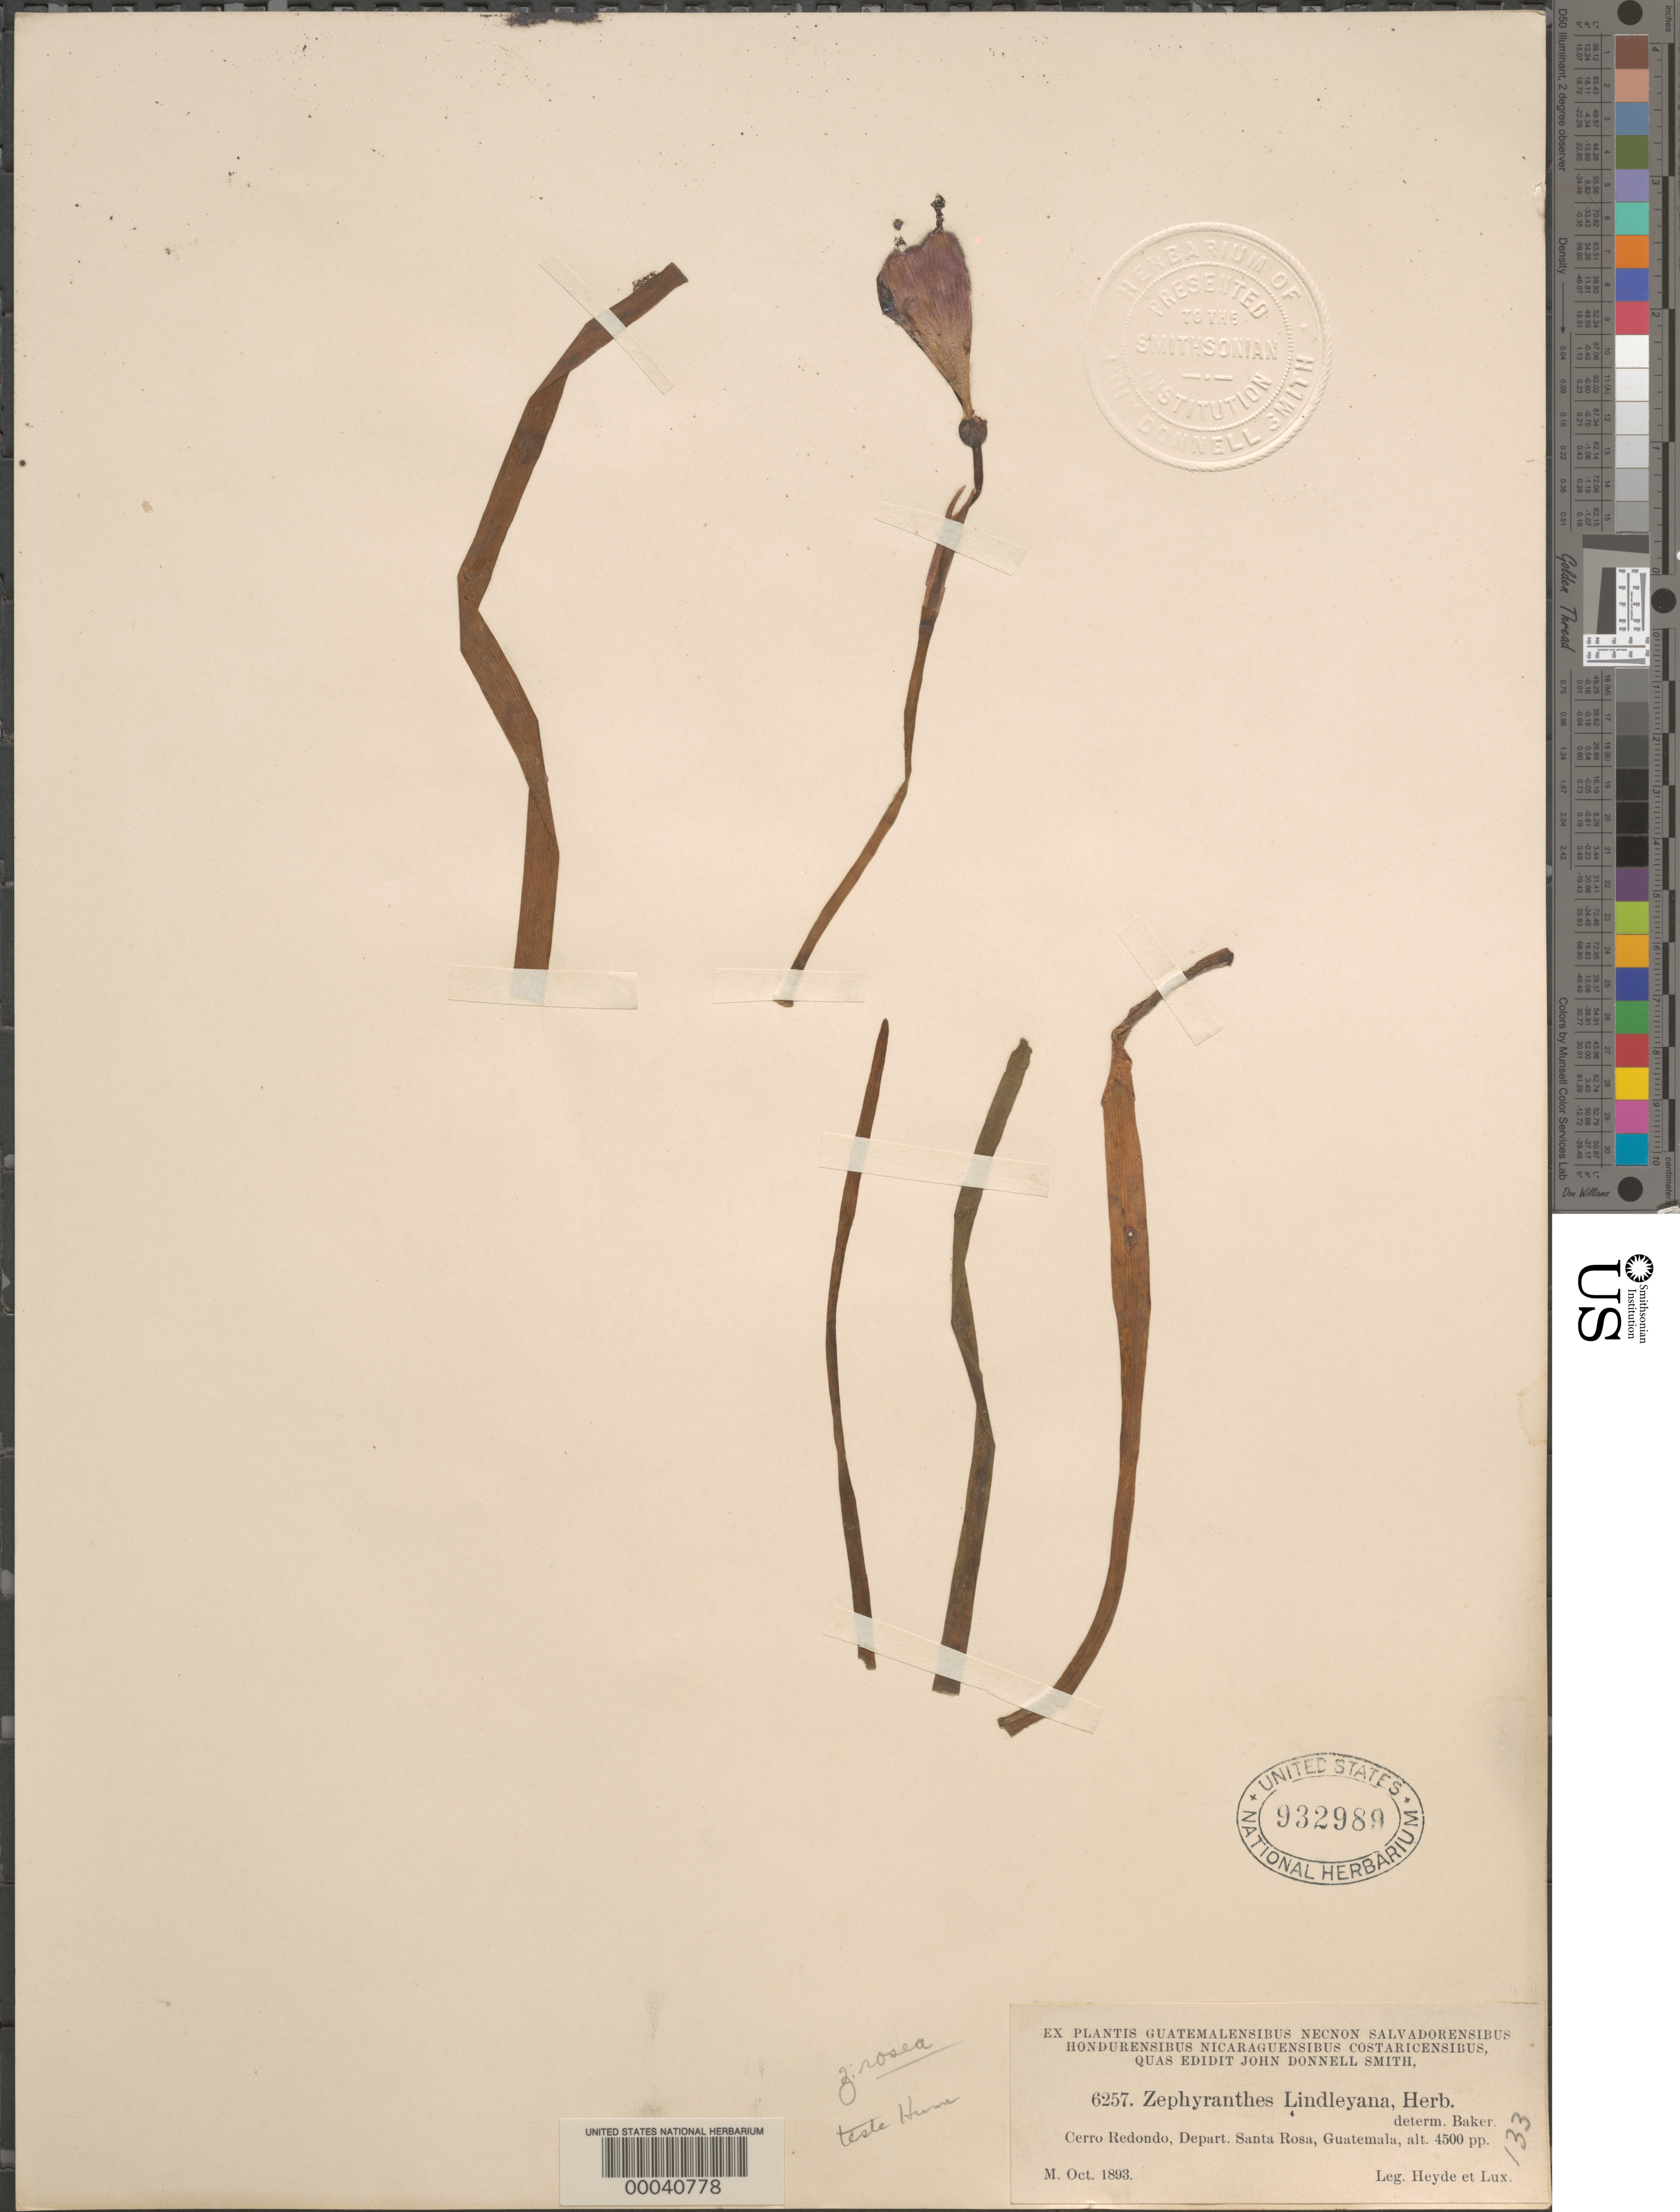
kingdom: Plantae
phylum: Tracheophyta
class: Liliopsida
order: Asparagales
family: Amaryllidaceae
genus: Zephyranthes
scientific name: Zephyranthes rosea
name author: Lindl.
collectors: E. T. Heyde & E. Lux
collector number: Jds 6257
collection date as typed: Oct 1893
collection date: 1893-10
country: Guatemala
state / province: Santa Rosa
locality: Cerro Redondo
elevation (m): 1372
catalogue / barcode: US 932989